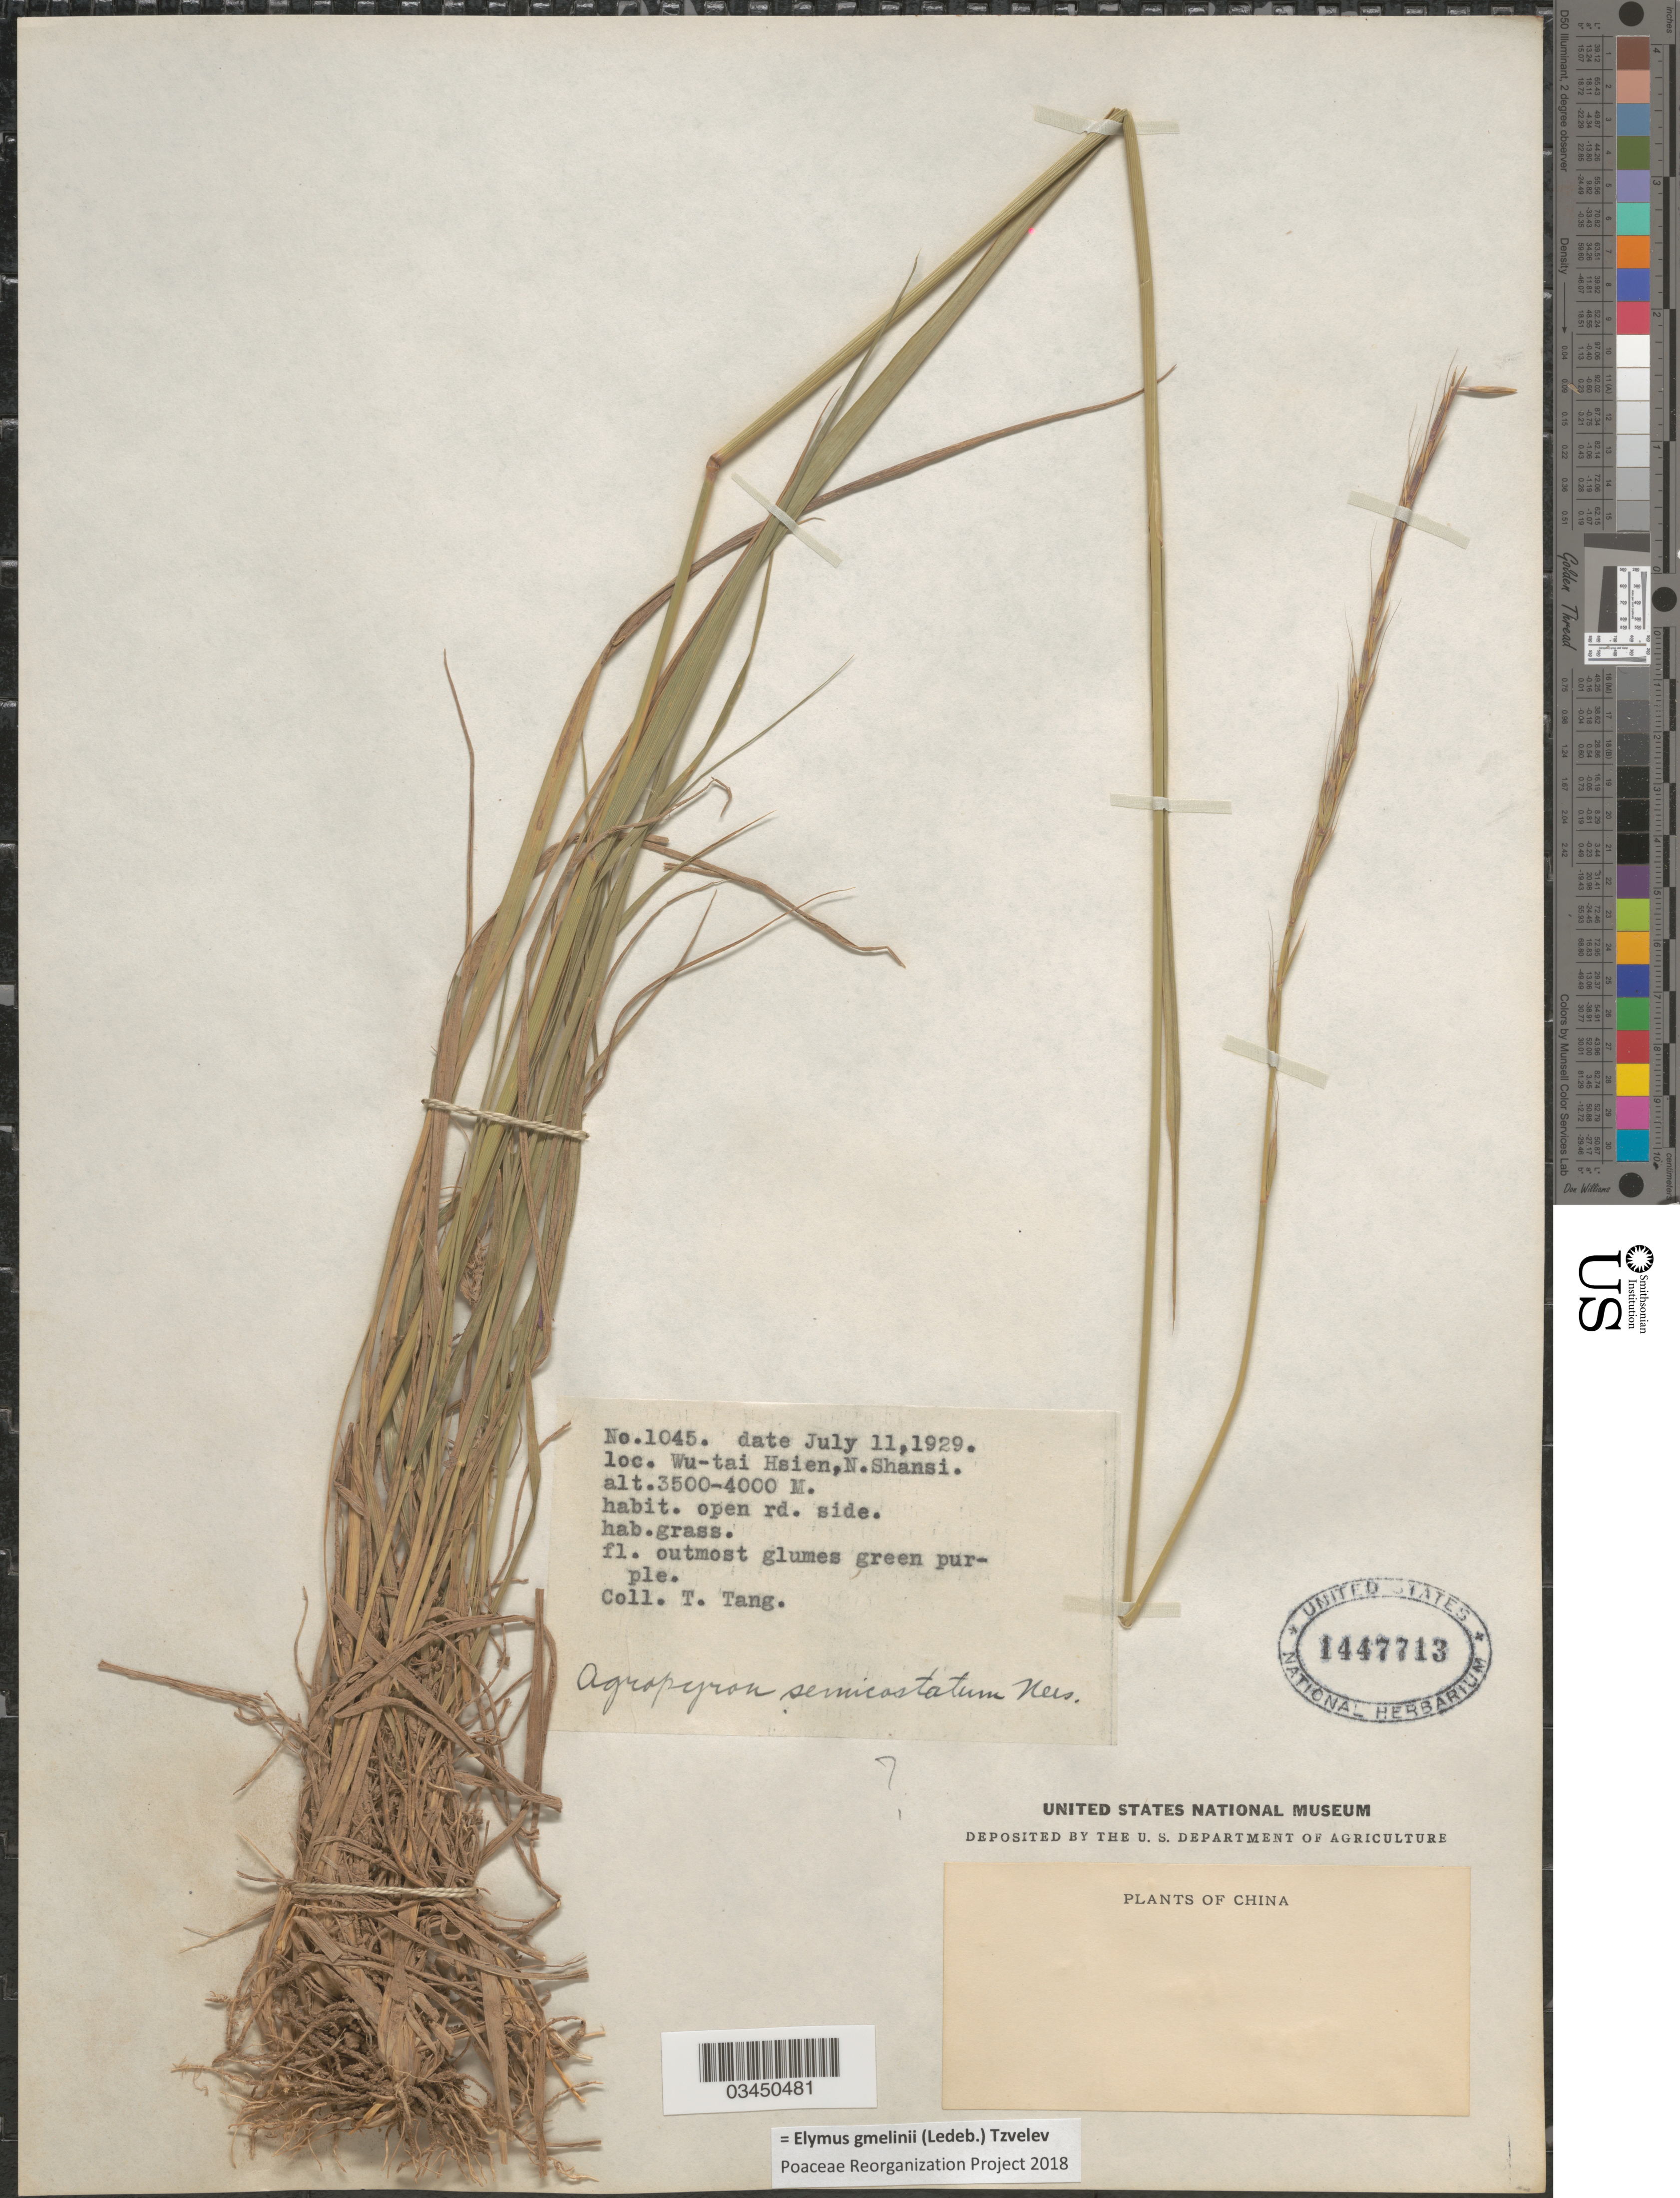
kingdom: Plantae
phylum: Tracheophyta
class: Liliopsida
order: Poales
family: Poaceae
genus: Elymus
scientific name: Elymus gmelinii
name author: (Ledeb.) Tzvelev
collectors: T. Tang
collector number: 1045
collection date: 1929-07-11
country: China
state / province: Shanxi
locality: Wu-tai Hsien, N. Shansi. Open rd. side.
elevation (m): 3500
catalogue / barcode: US 1447713